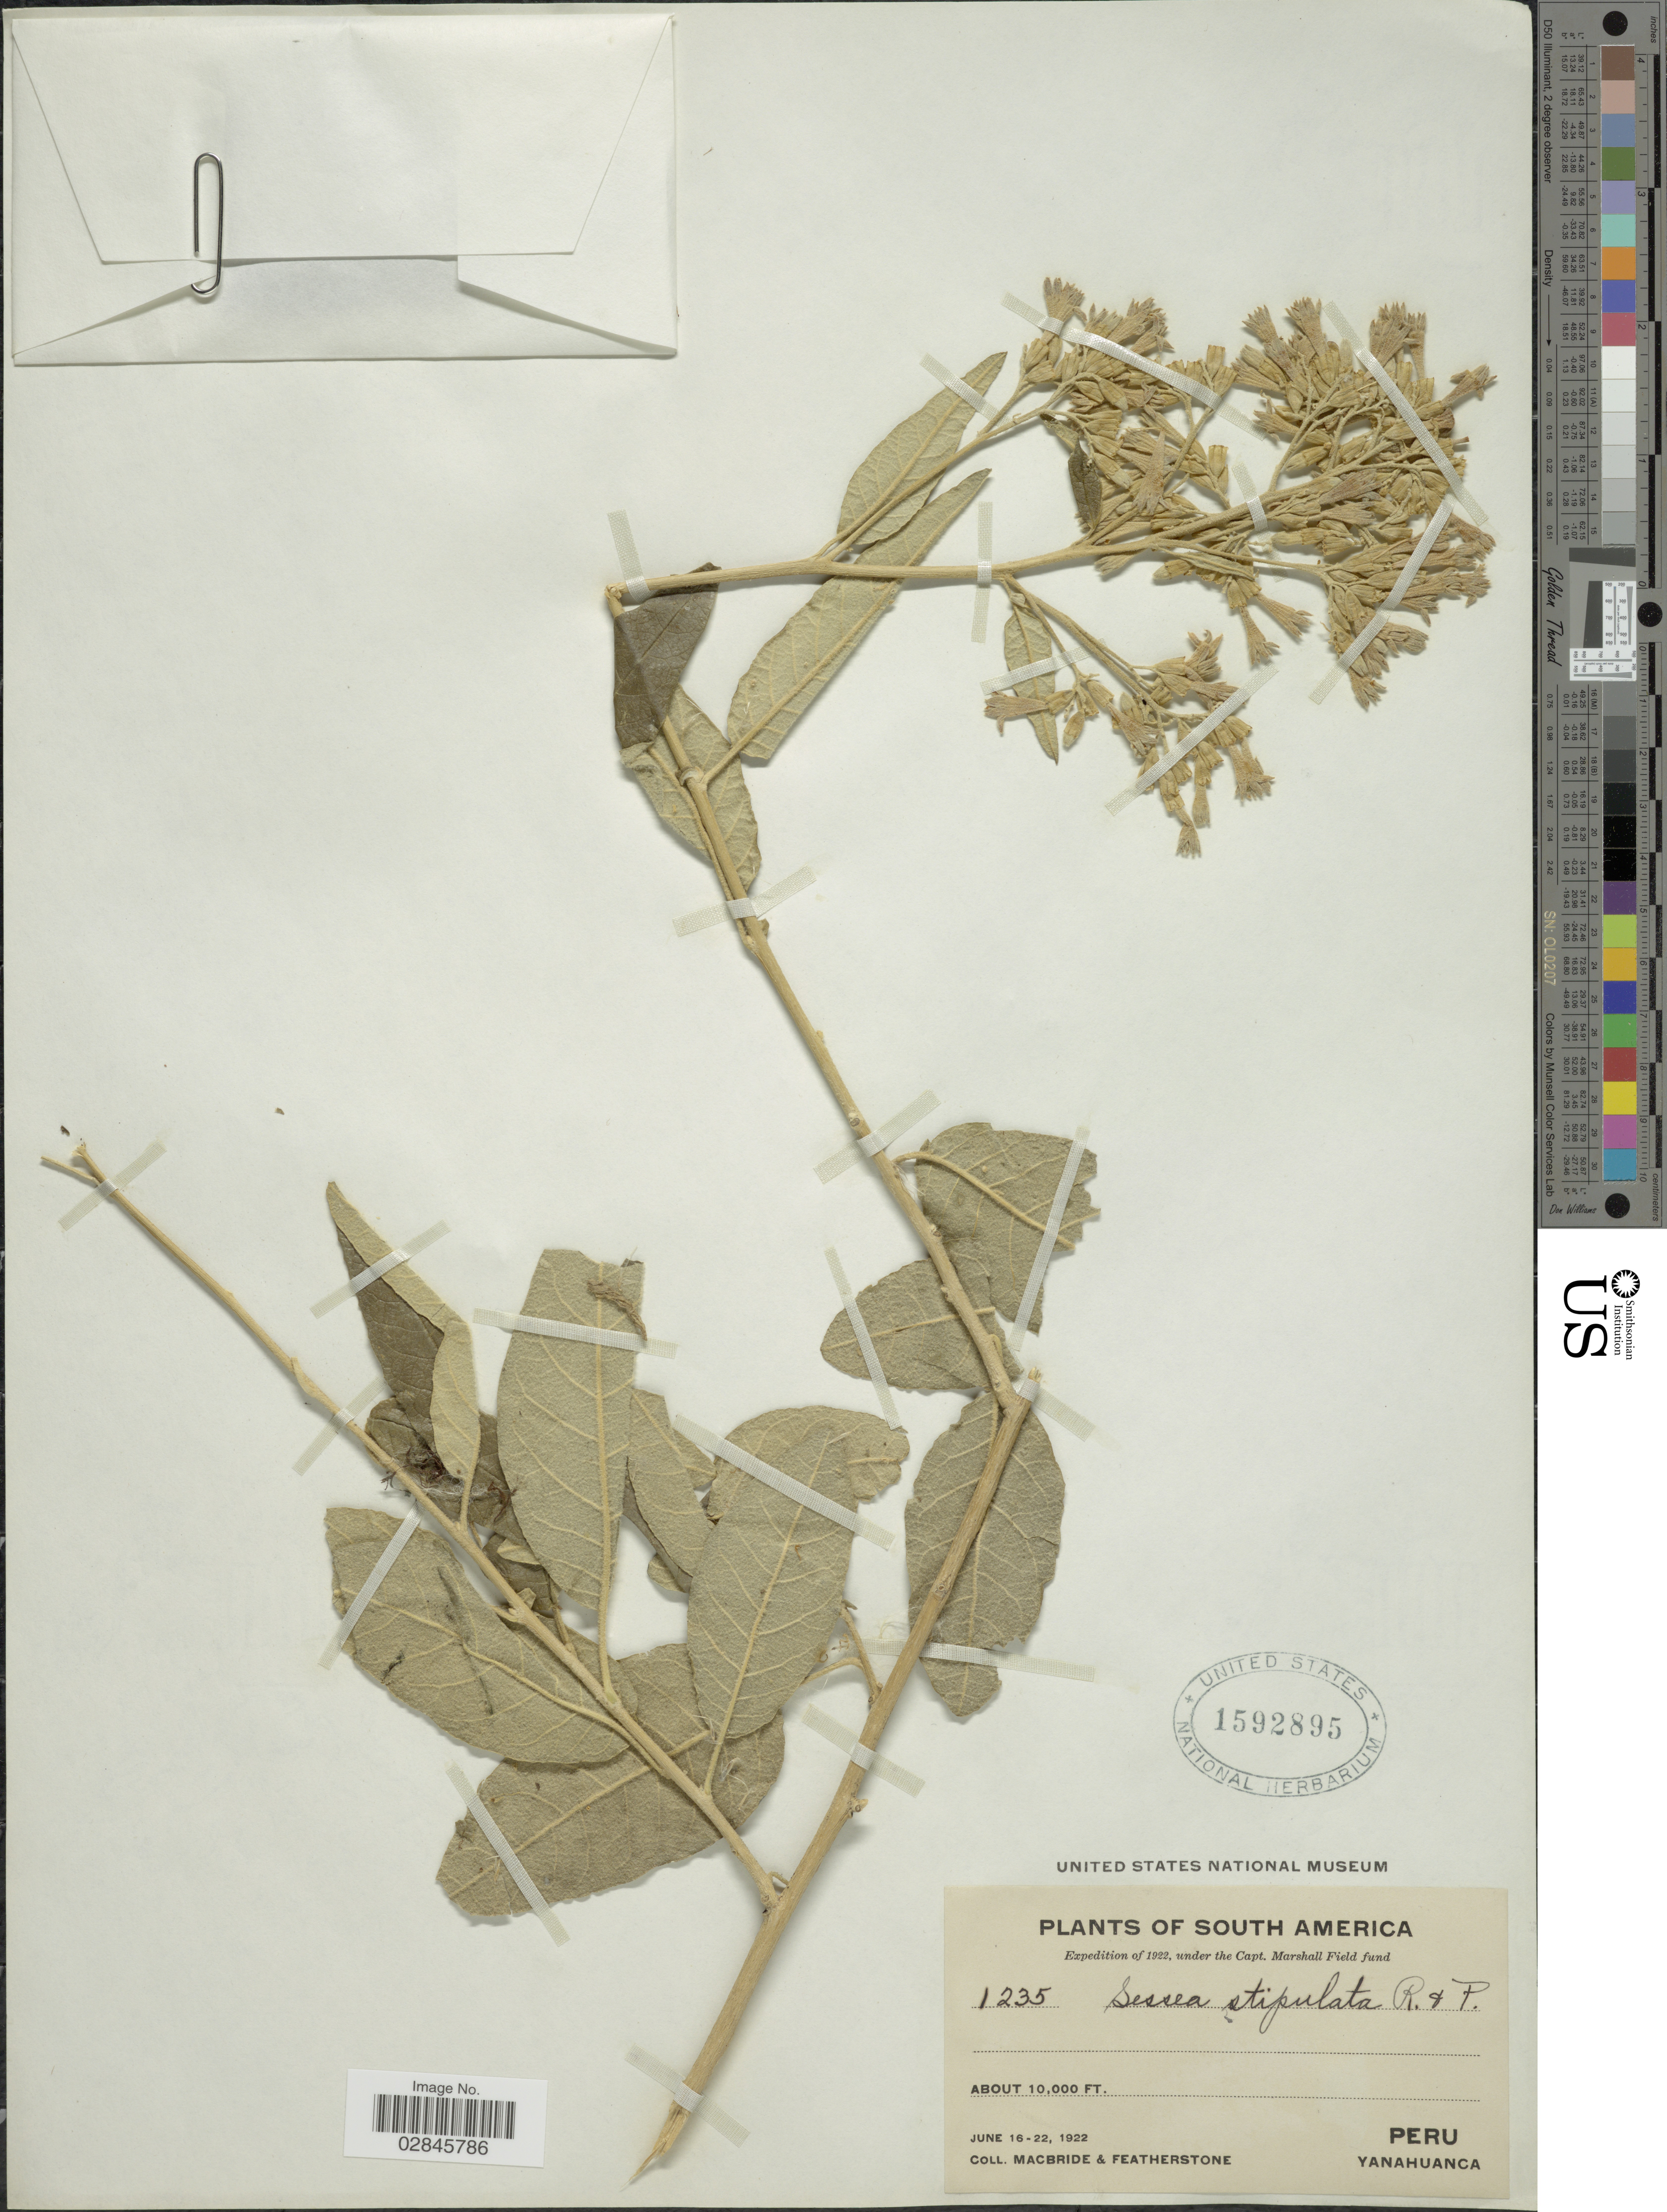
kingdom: Plantae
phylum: Tracheophyta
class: Magnoliopsida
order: Solanales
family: Solanaceae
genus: Sessea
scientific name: Sessea stipulata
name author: Ruiz & Pav.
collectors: Macbride, -- & -. Featherstone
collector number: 1235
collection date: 1922-06-16/1922-06-22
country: Peru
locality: Yanahuanca.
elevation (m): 3048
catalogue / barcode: US 1592895